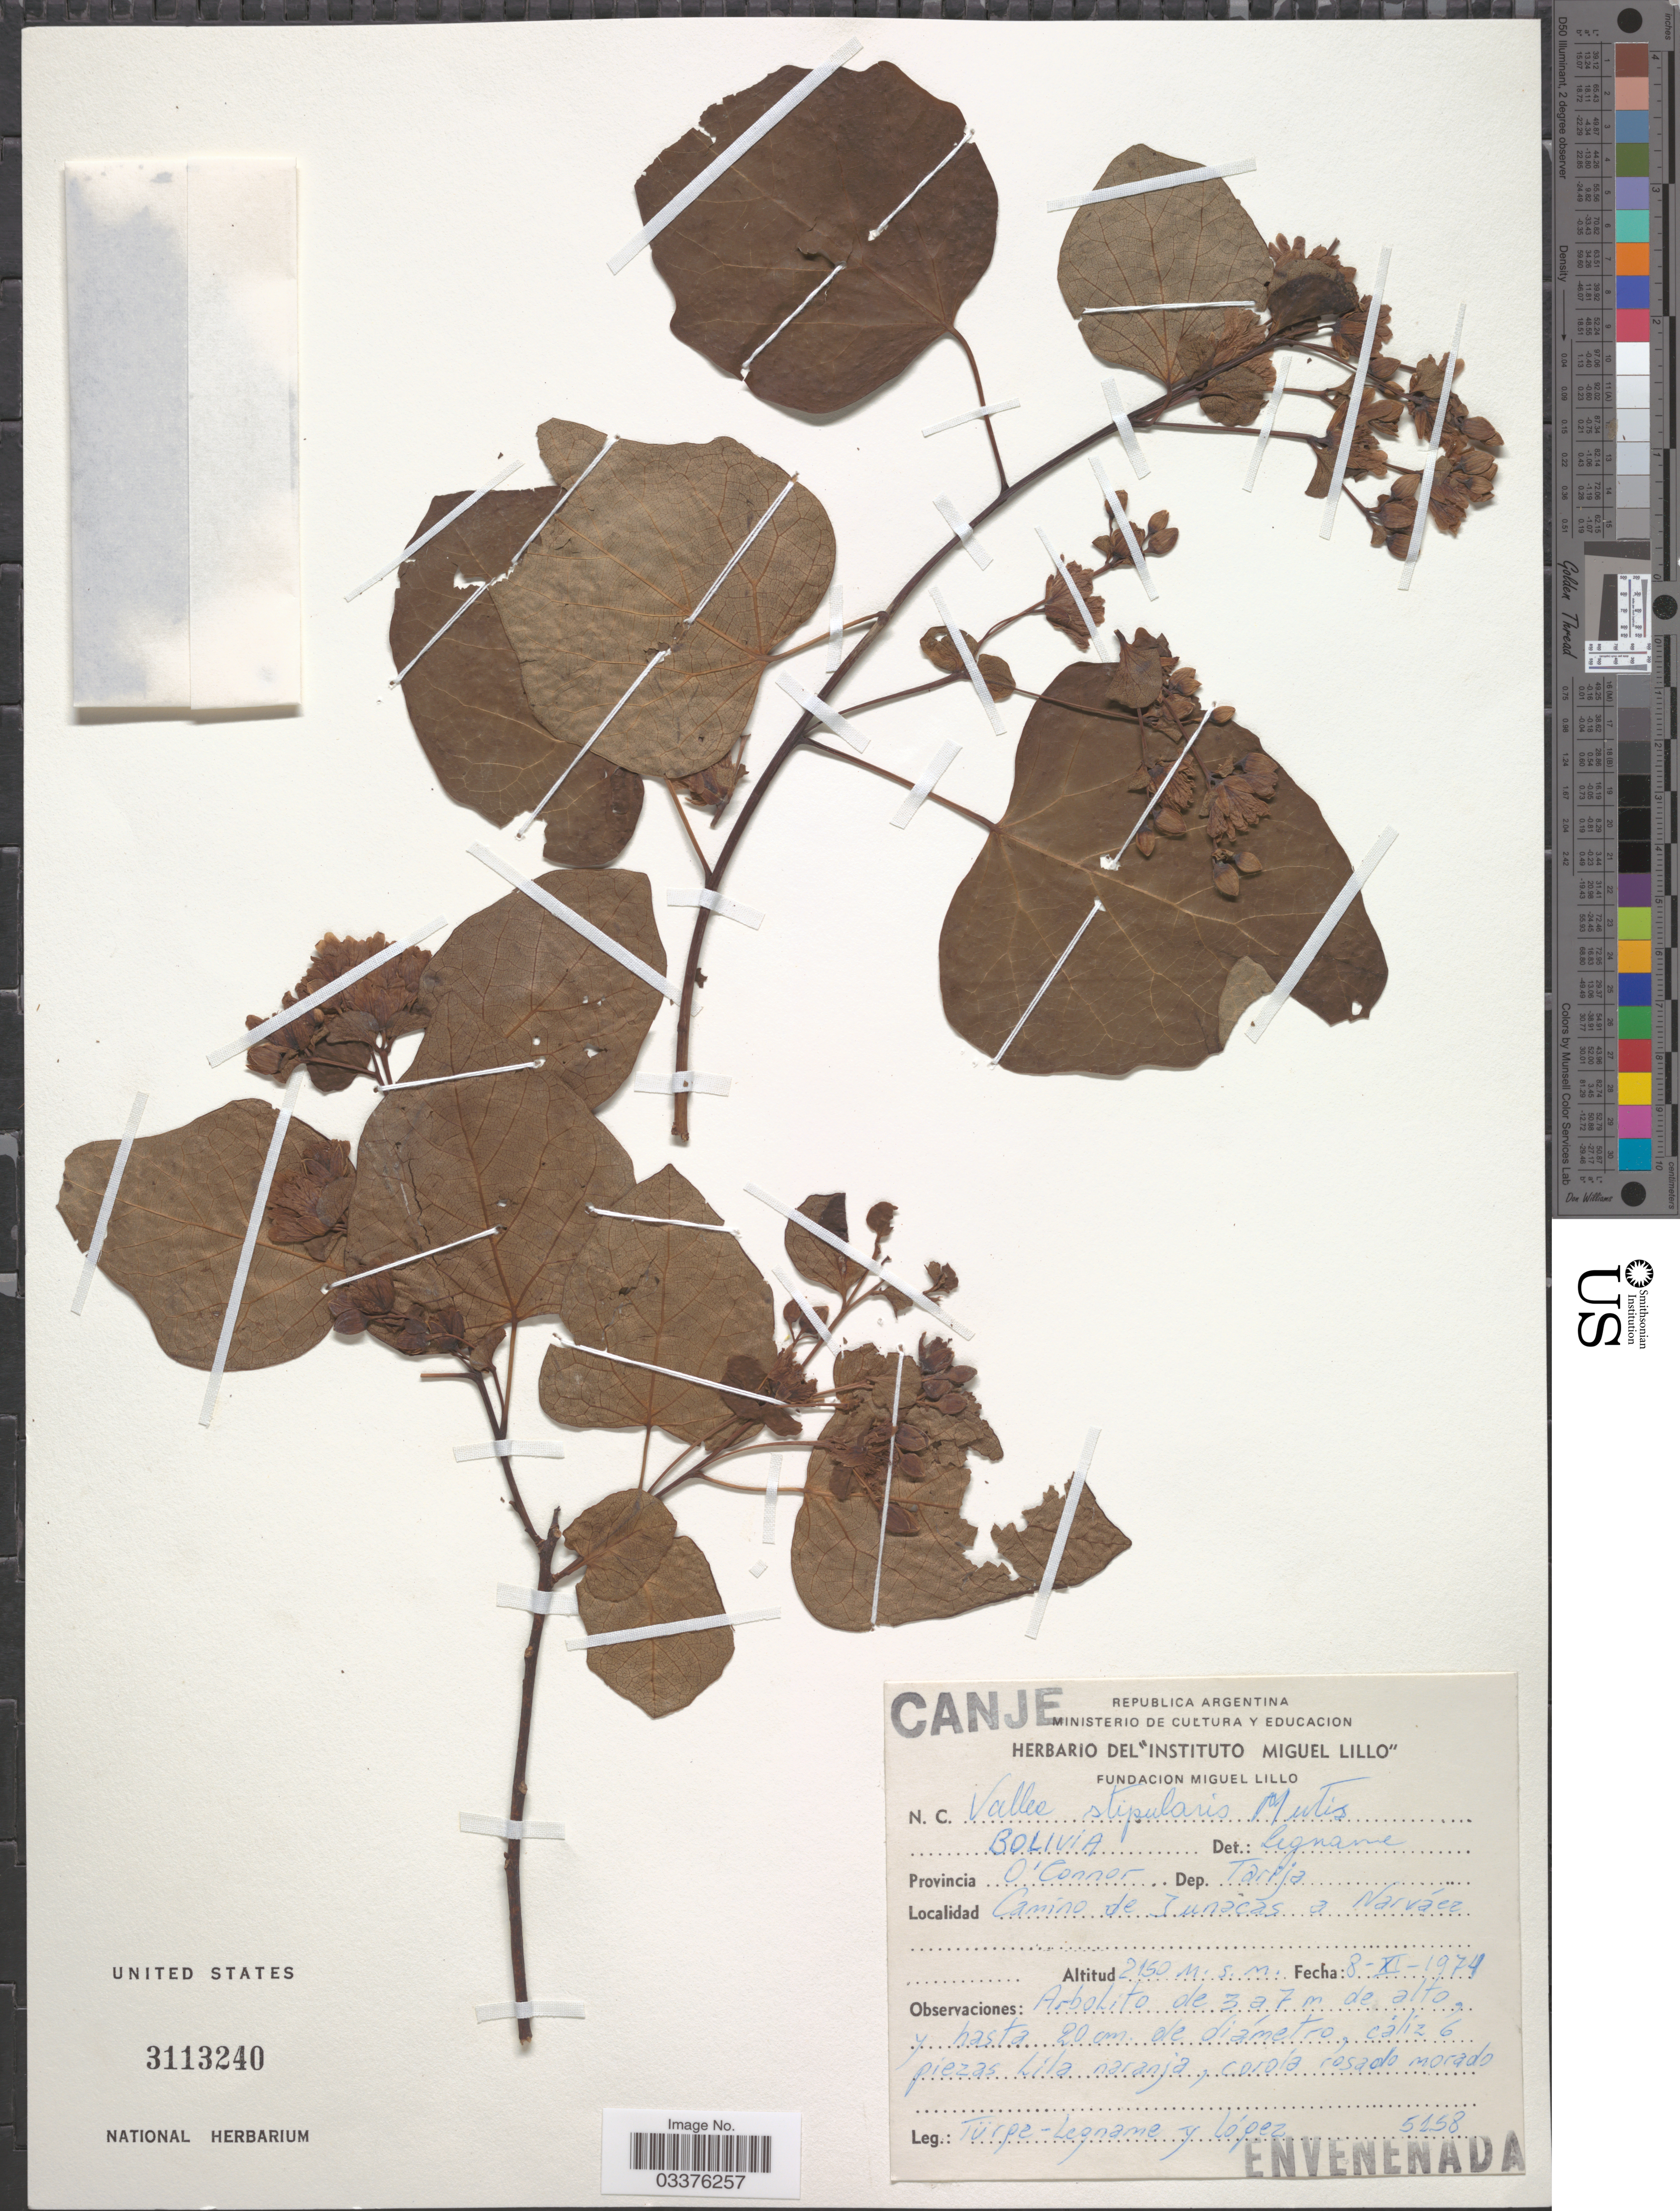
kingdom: Plantae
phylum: Tracheophyta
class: Magnoliopsida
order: Oxalidales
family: Elaeocarpaceae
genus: Vallea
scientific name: Vallea stipularis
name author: L. f.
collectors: -. Turpe, -. Legname & Lopez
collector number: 5158*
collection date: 1974-11-08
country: Bolivia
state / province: Tarija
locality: Provincia O'Connor, Dep. Tarija, Camino de Junacas a Narváez.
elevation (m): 2150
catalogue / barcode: US 3113240